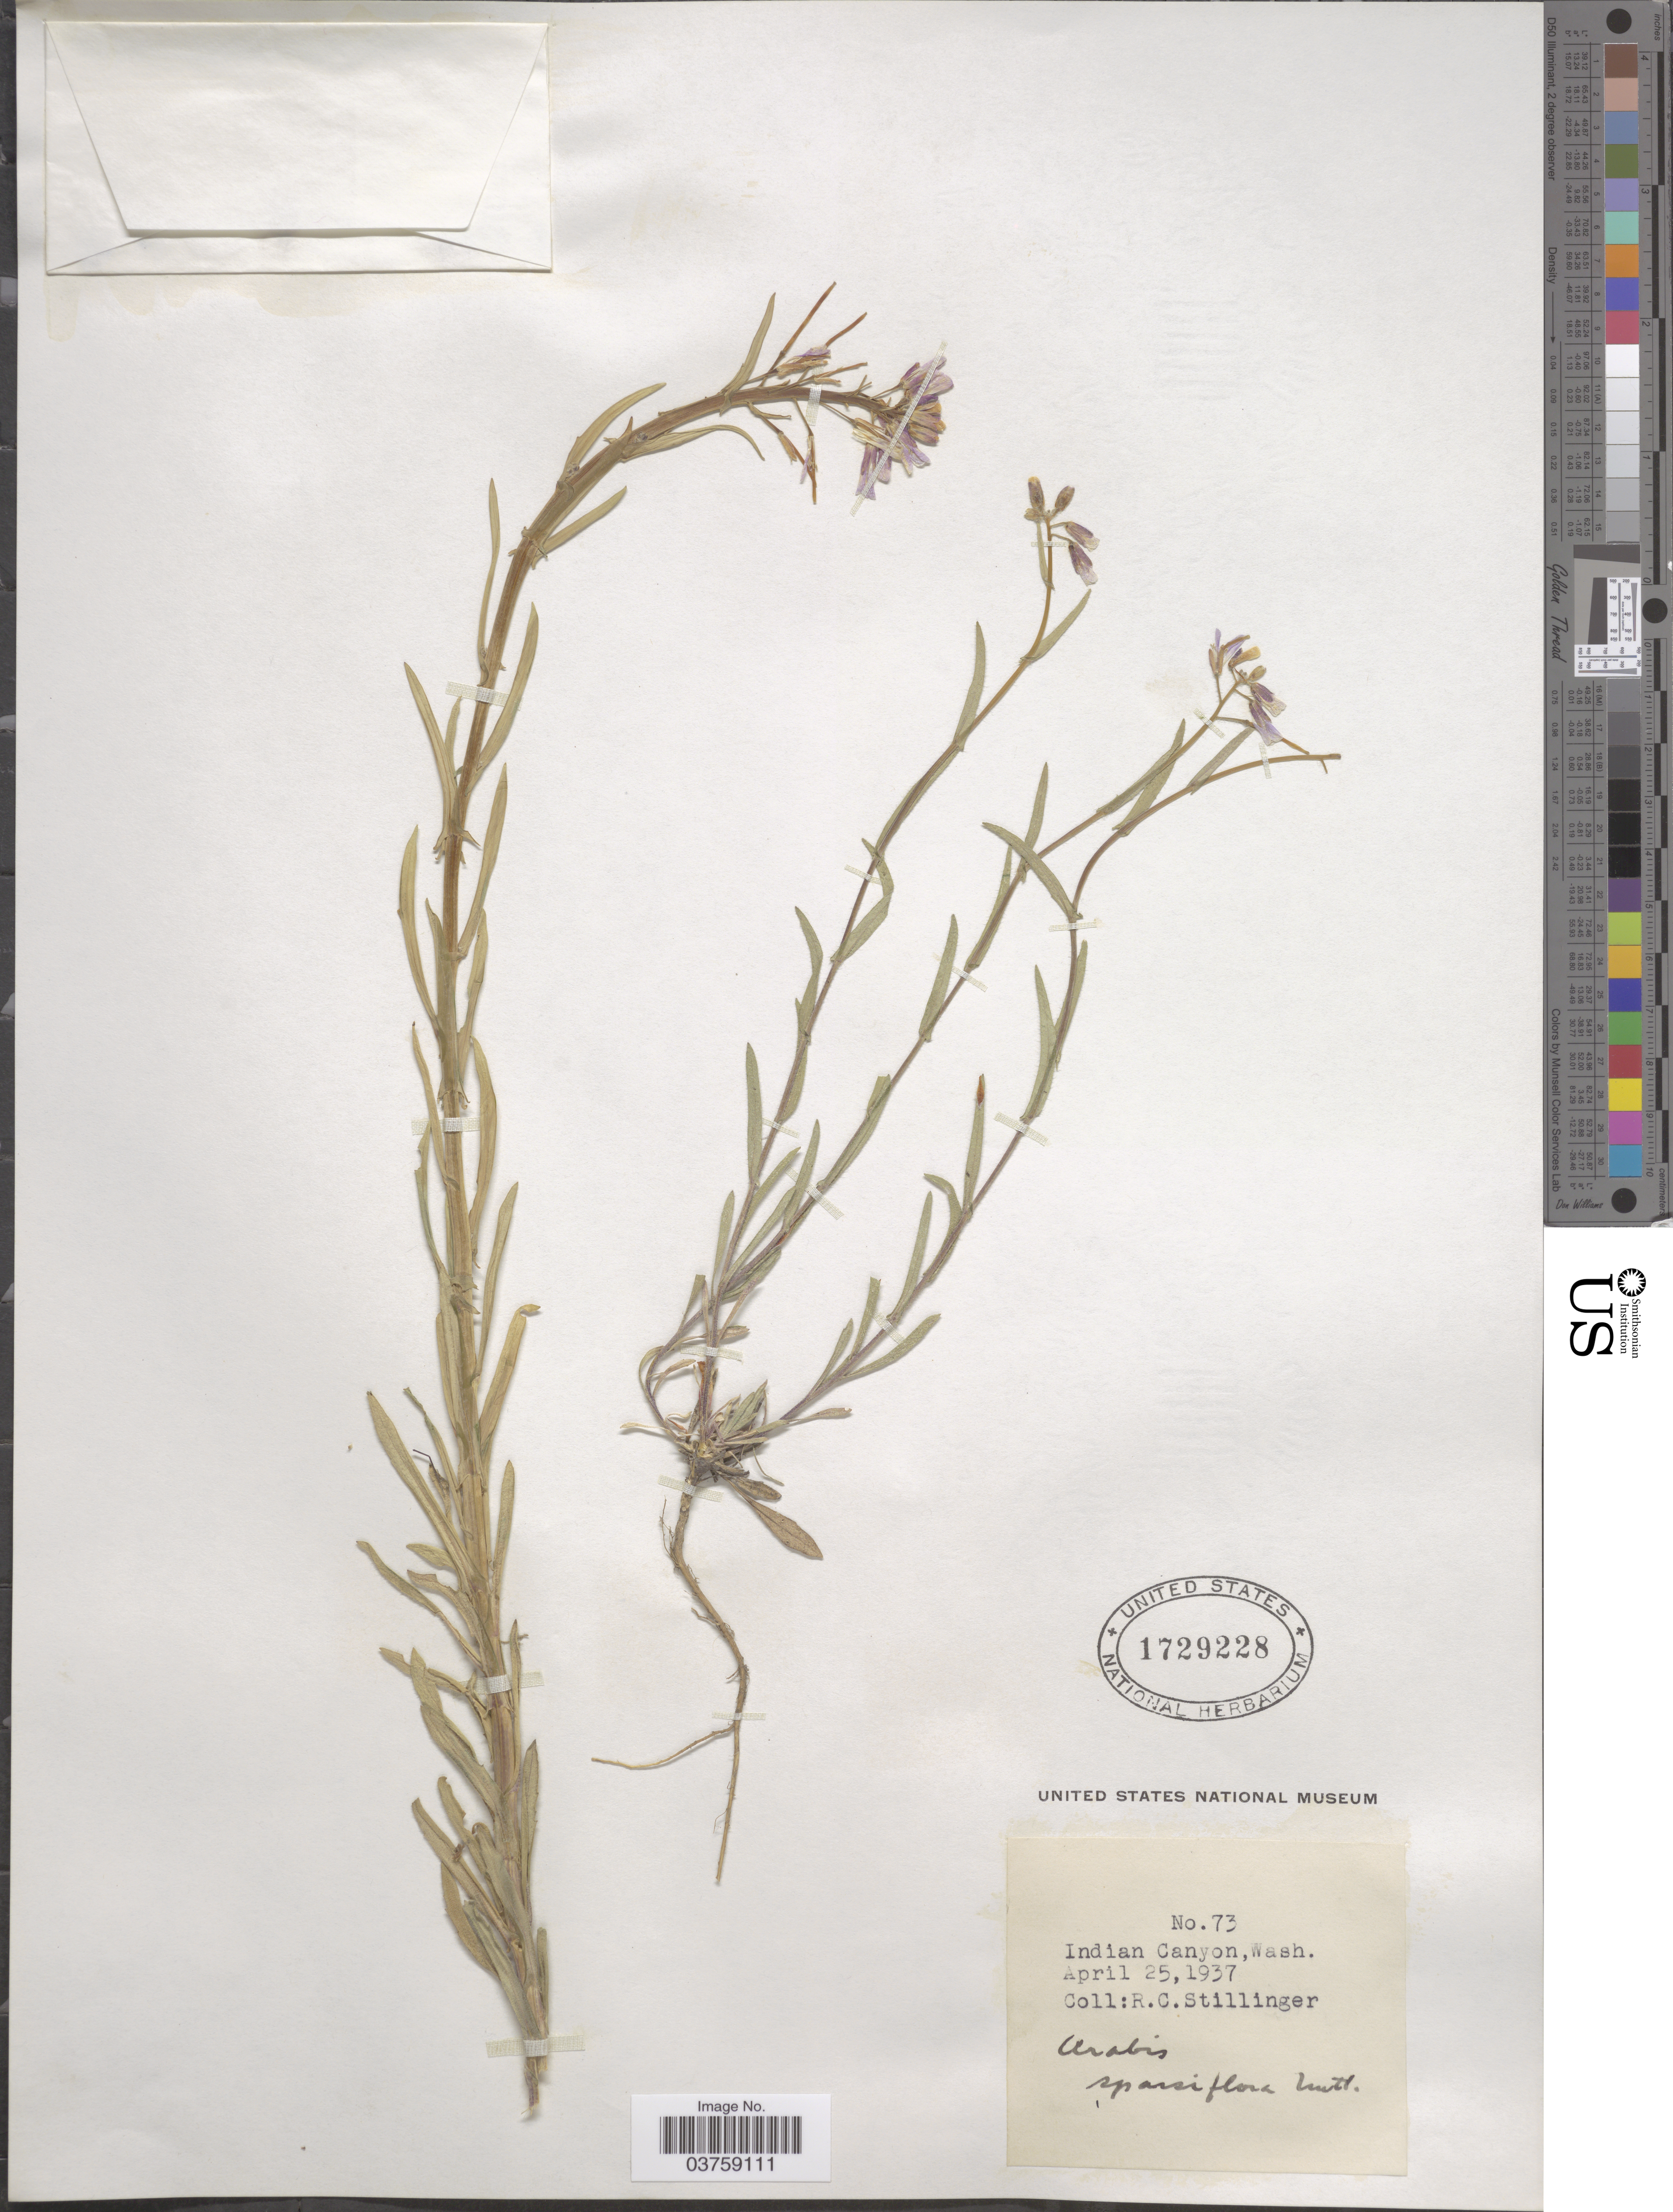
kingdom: Plantae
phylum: Tracheophyta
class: Magnoliopsida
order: Brassicales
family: Brassicaceae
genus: Arabis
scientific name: Arabis sparsiflora var. subvillosa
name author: (S. Watson) Rollins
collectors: R. Stillinger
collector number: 73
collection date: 1937-04-25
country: United States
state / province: Washington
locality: Indian Canyon.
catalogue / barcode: US 1729228